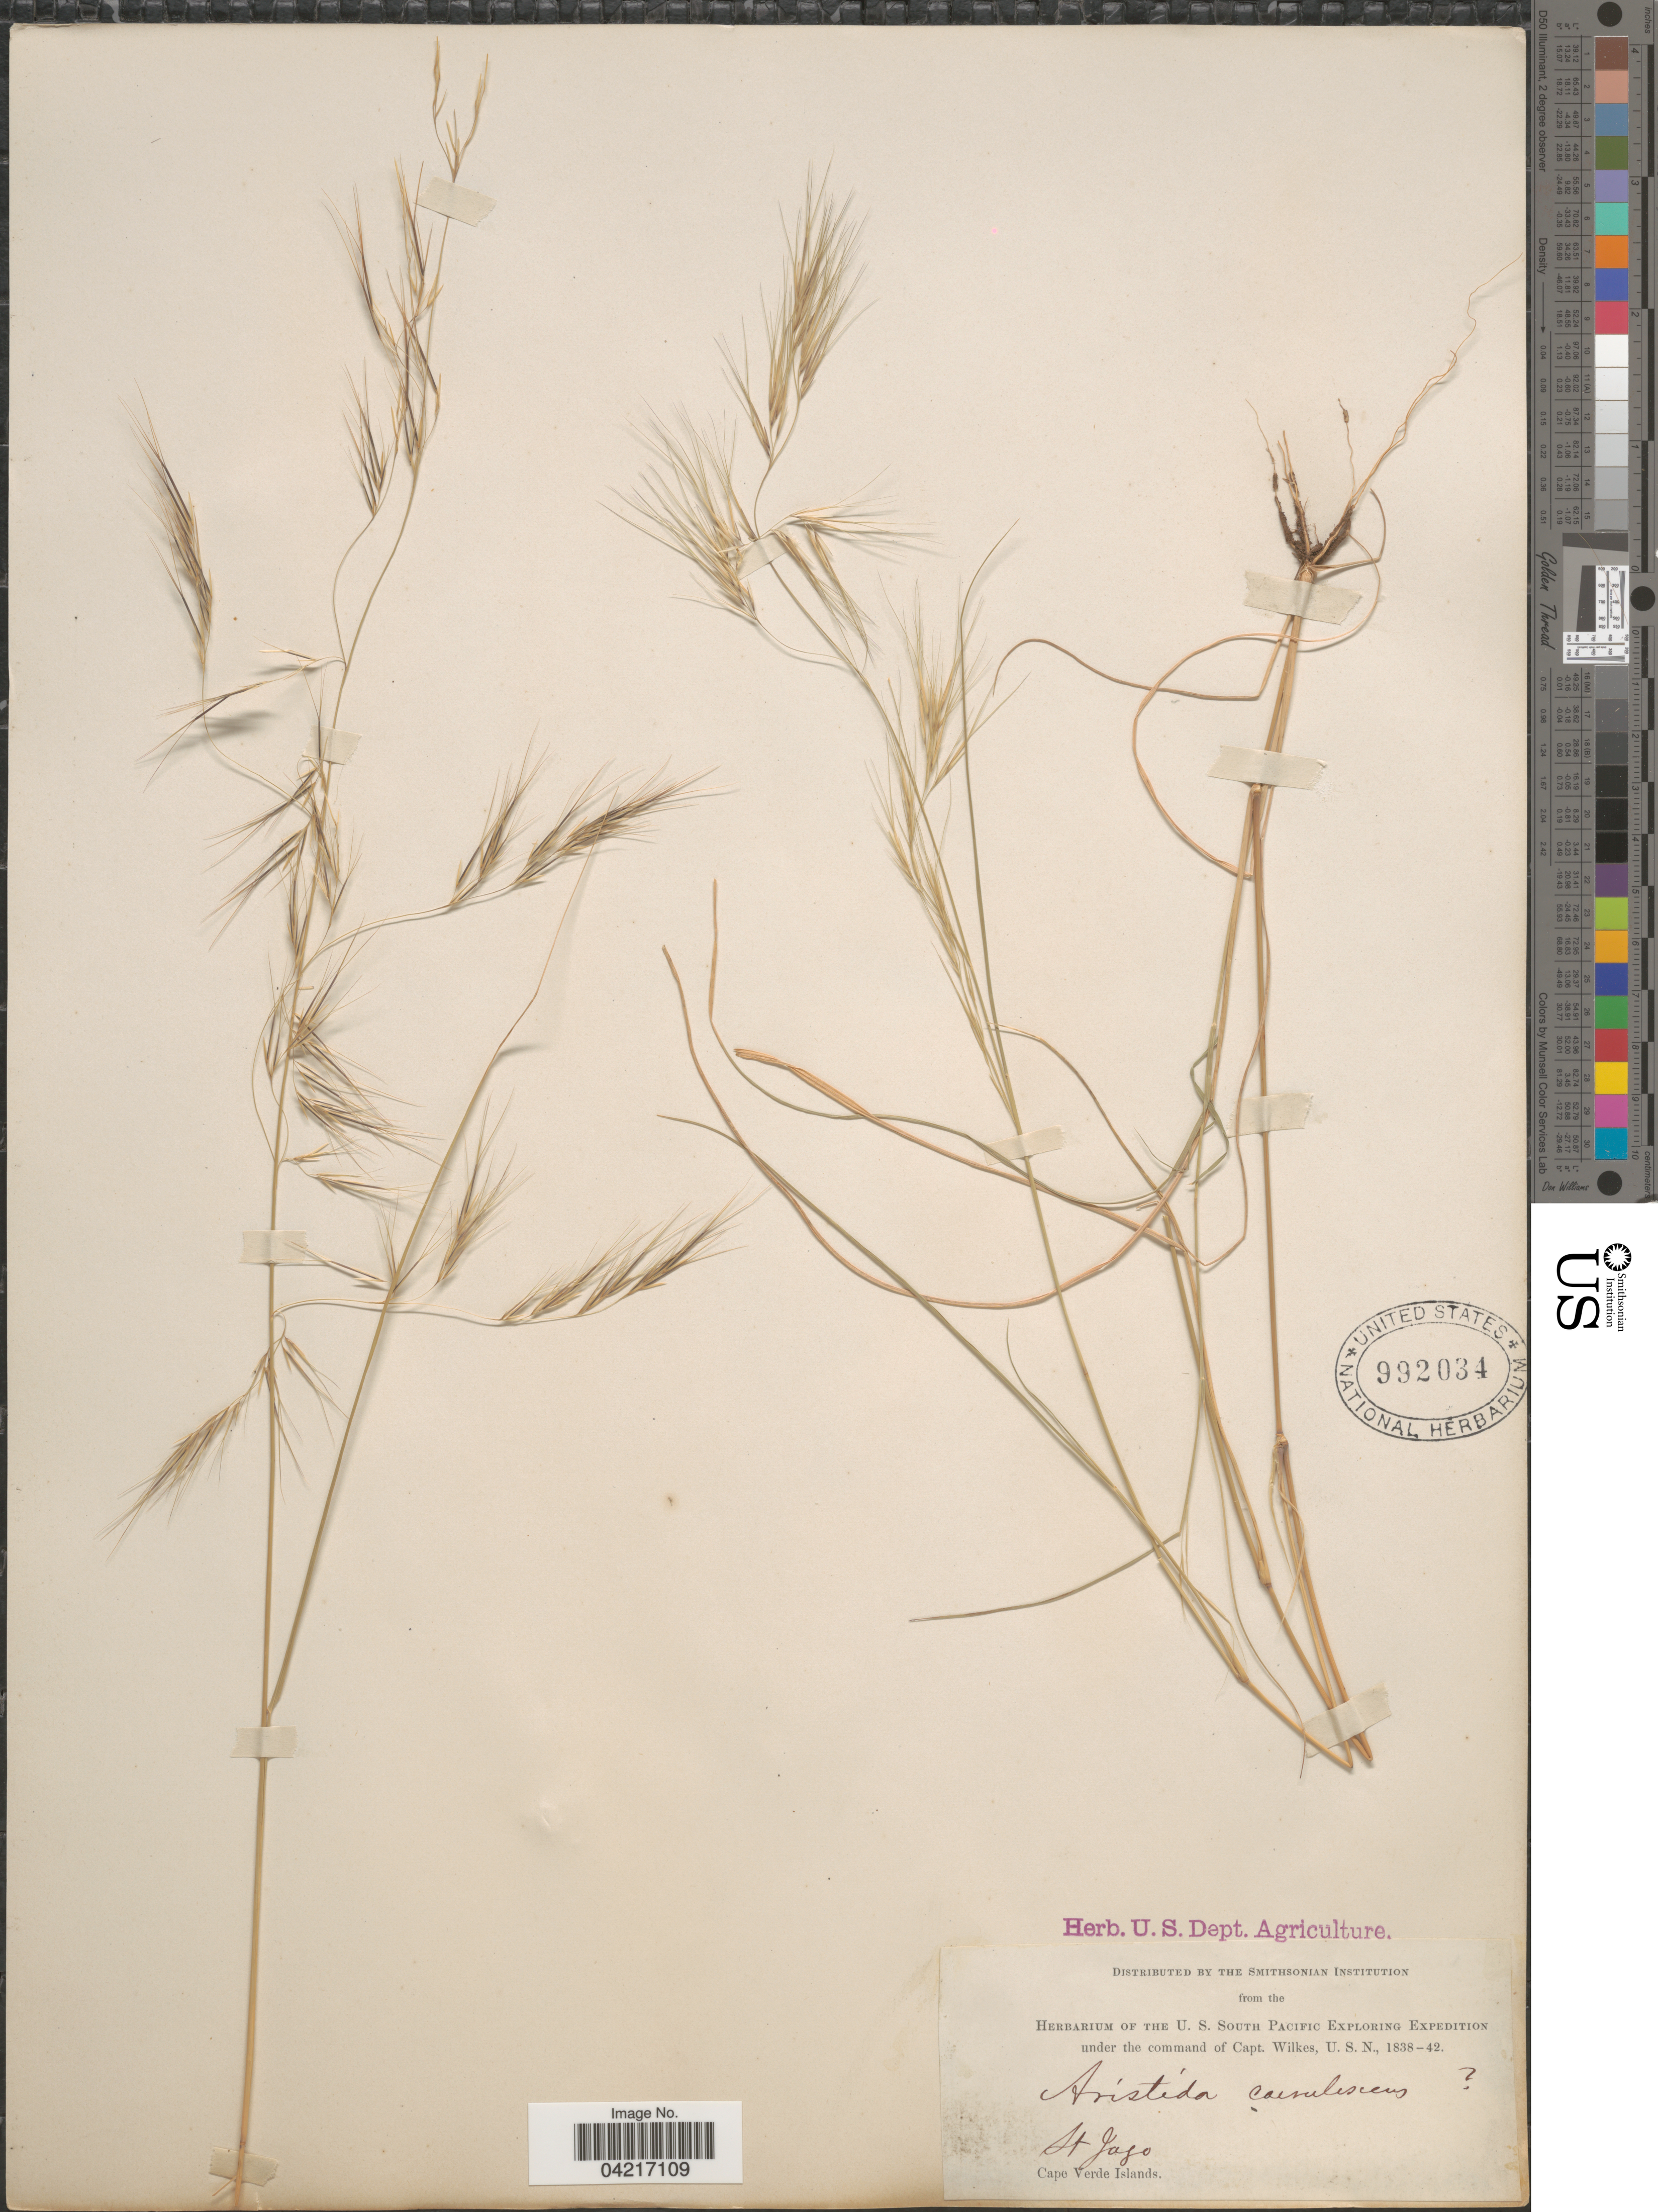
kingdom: Plantae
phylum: Tracheophyta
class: Liliopsida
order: Poales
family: Poaceae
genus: Aristida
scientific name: Aristida adscensionis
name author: L.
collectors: Wilkes Explor. Exped.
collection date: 1838/1842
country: Cape Verde Islands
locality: St Jago.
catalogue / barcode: US 992034